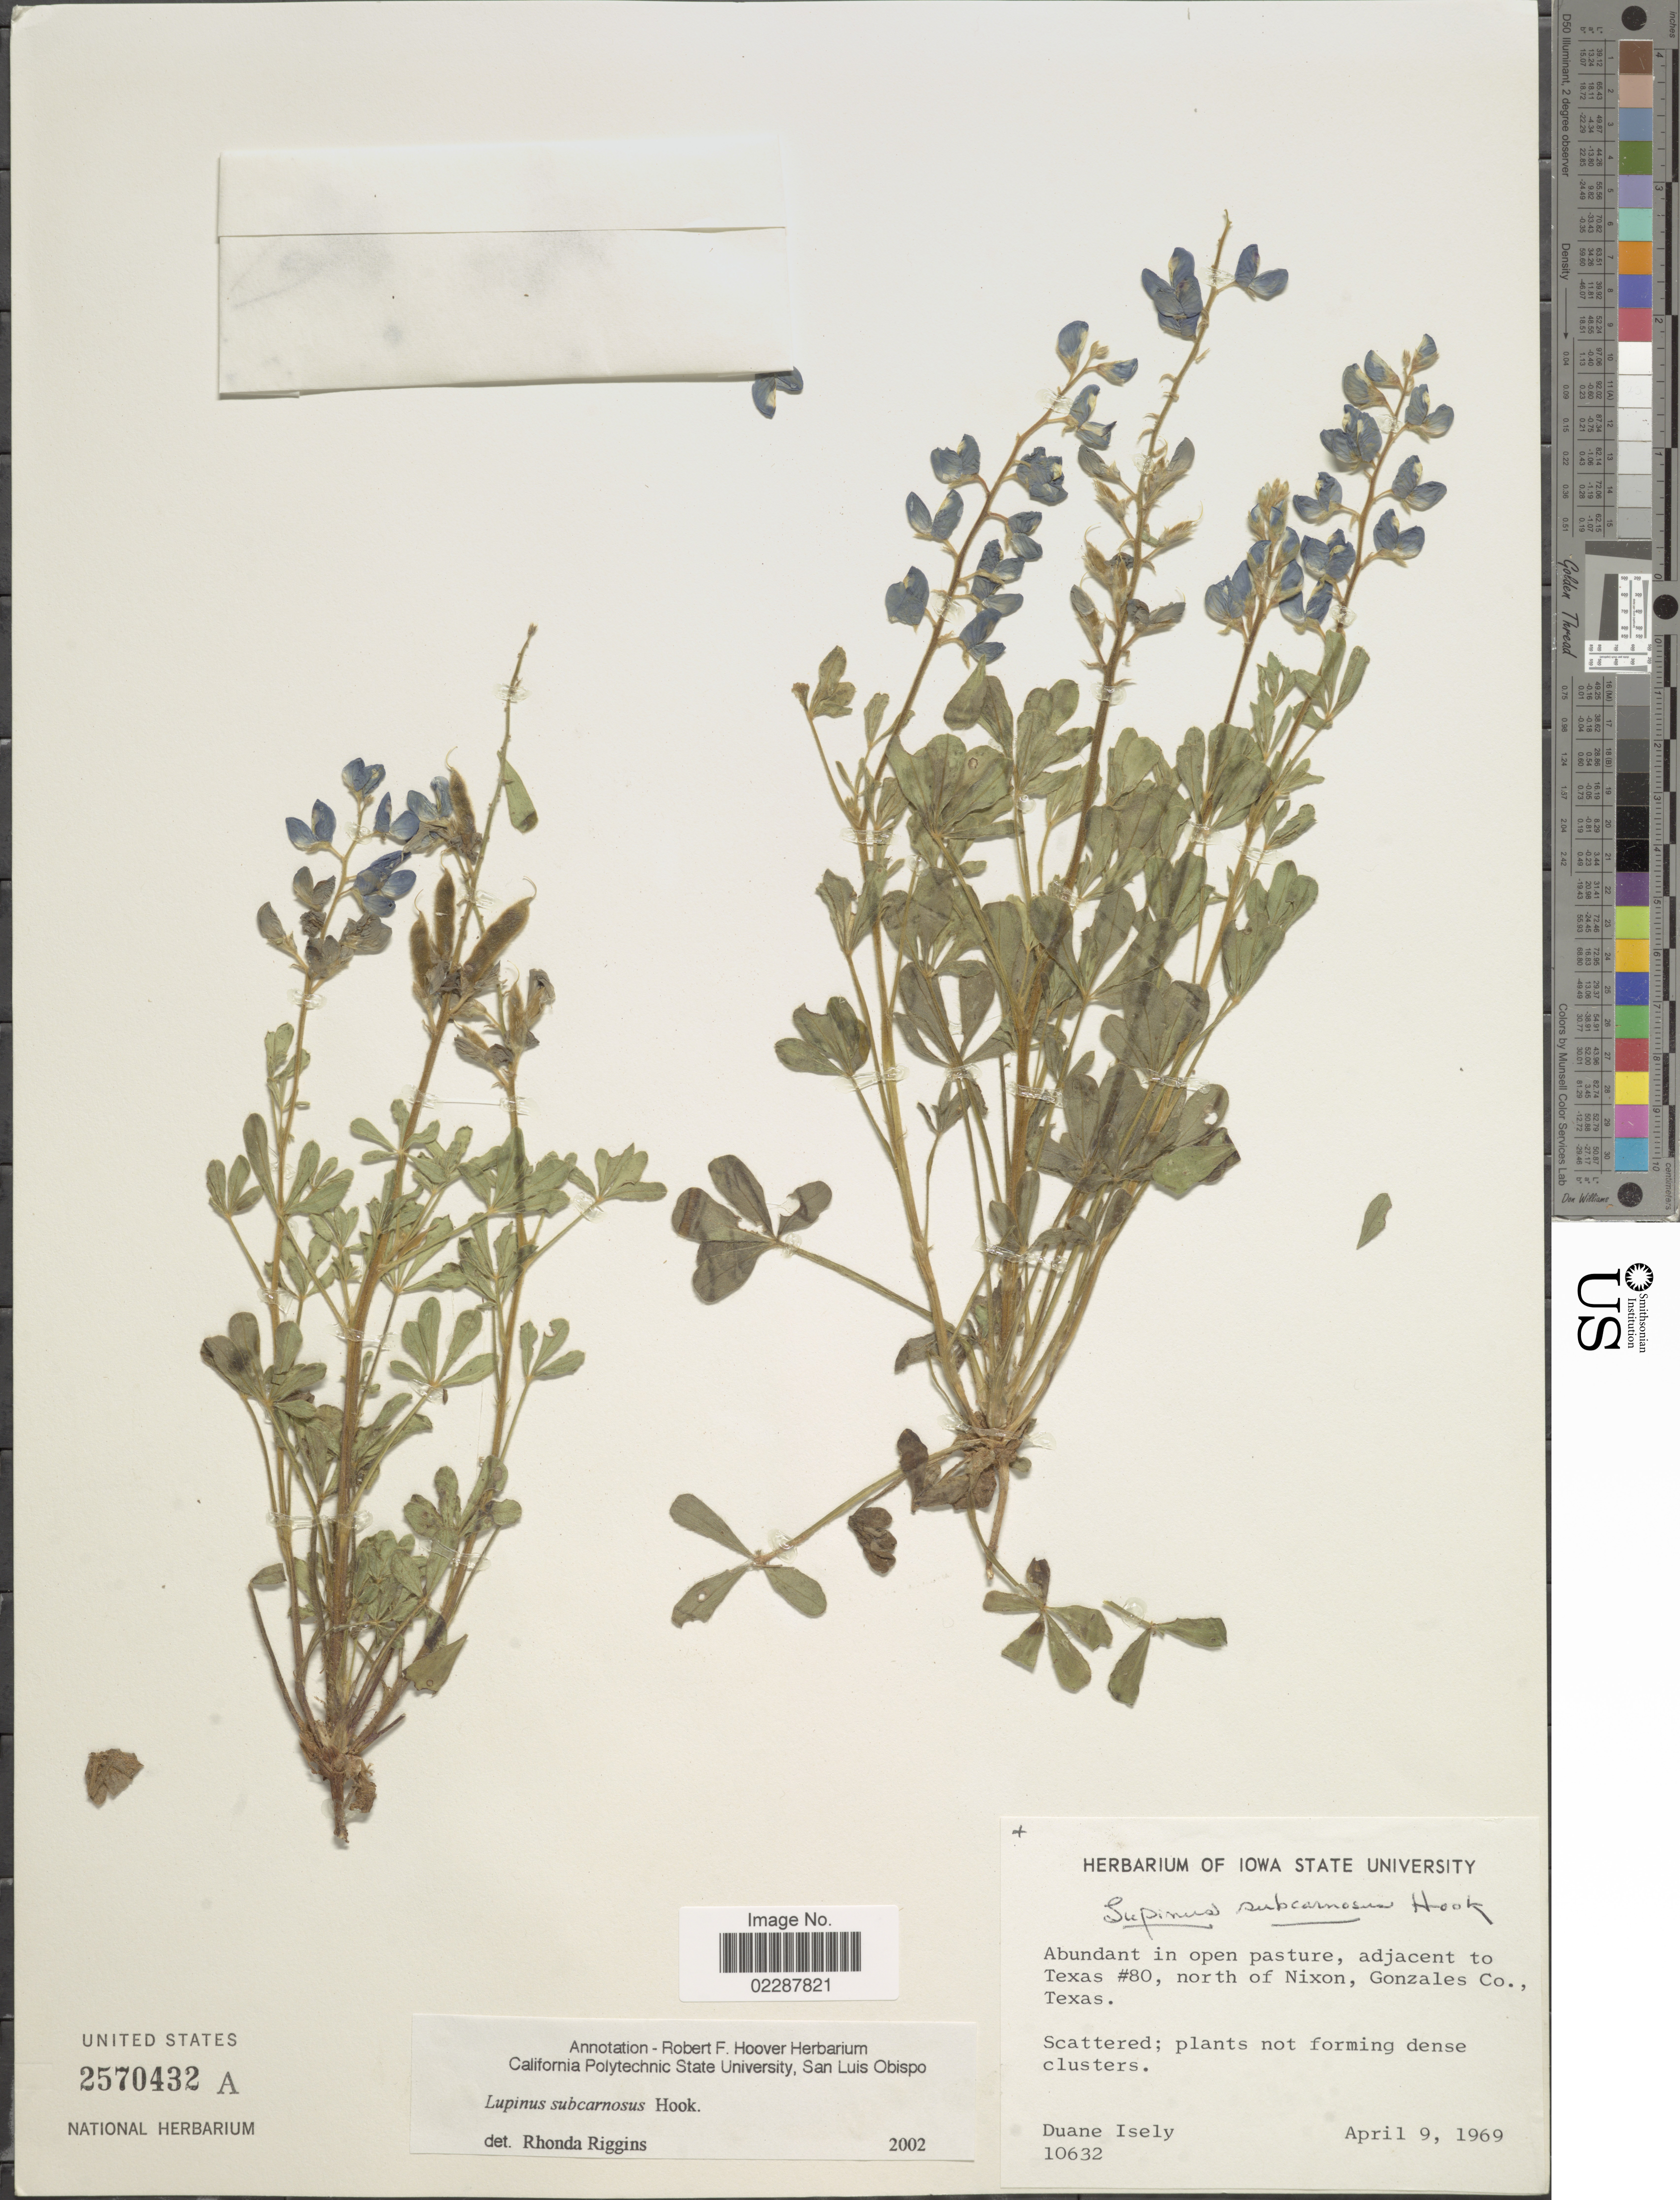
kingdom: Plantae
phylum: Tracheophyta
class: Magnoliopsida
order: Fabales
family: Fabaceae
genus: Lupinus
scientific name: Lupinus subcarnosus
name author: Hook.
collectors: D. Isely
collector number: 10632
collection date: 1969-04-09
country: United States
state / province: Texas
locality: Abundant in open pasture, adjacent to Texas #80, north of Nixon, Gonzales Co., Texas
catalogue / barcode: US 2570432A